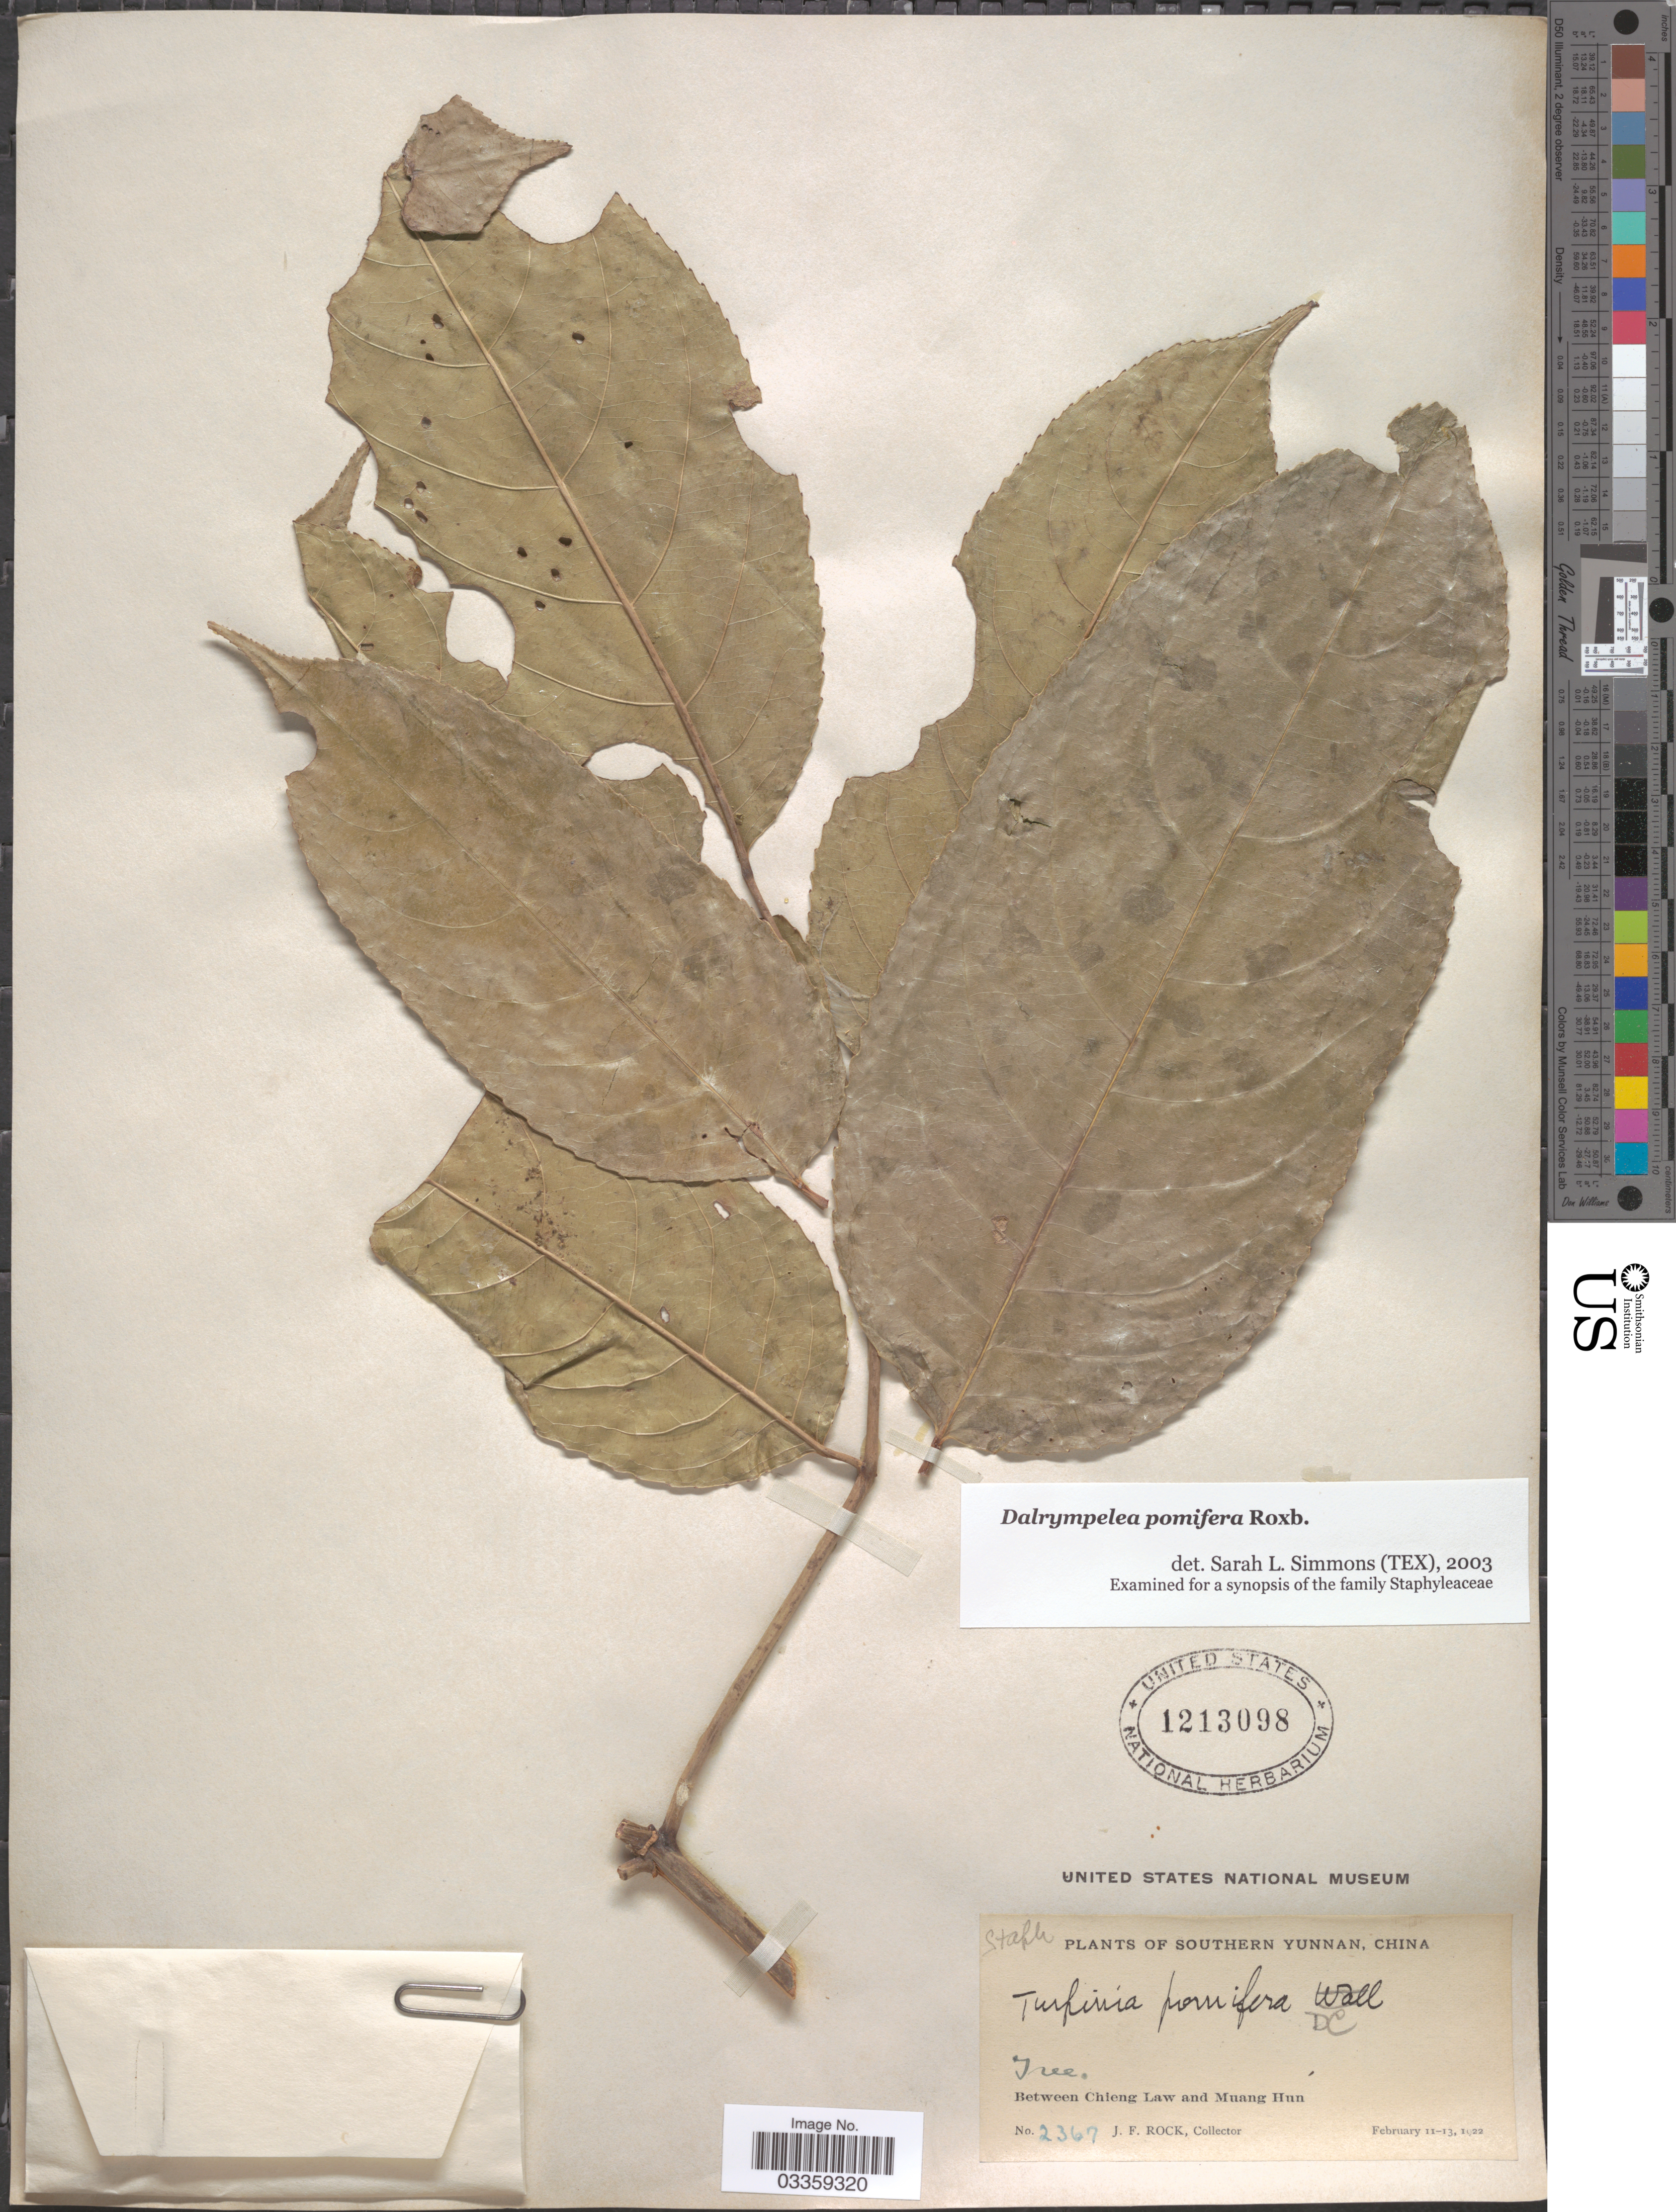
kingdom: Plantae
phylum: Tracheophyta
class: Magnoliopsida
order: Crossosomatales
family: Staphyleaceae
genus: Dalrympelea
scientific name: Dalrympelea pomifera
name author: Roxb.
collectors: J. Rock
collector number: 2367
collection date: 1922-02-11/1922-02-13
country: China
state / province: Yunnan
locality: Southern Yunnan, Between Chieng Law and Muang Hun.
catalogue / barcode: US 1213098